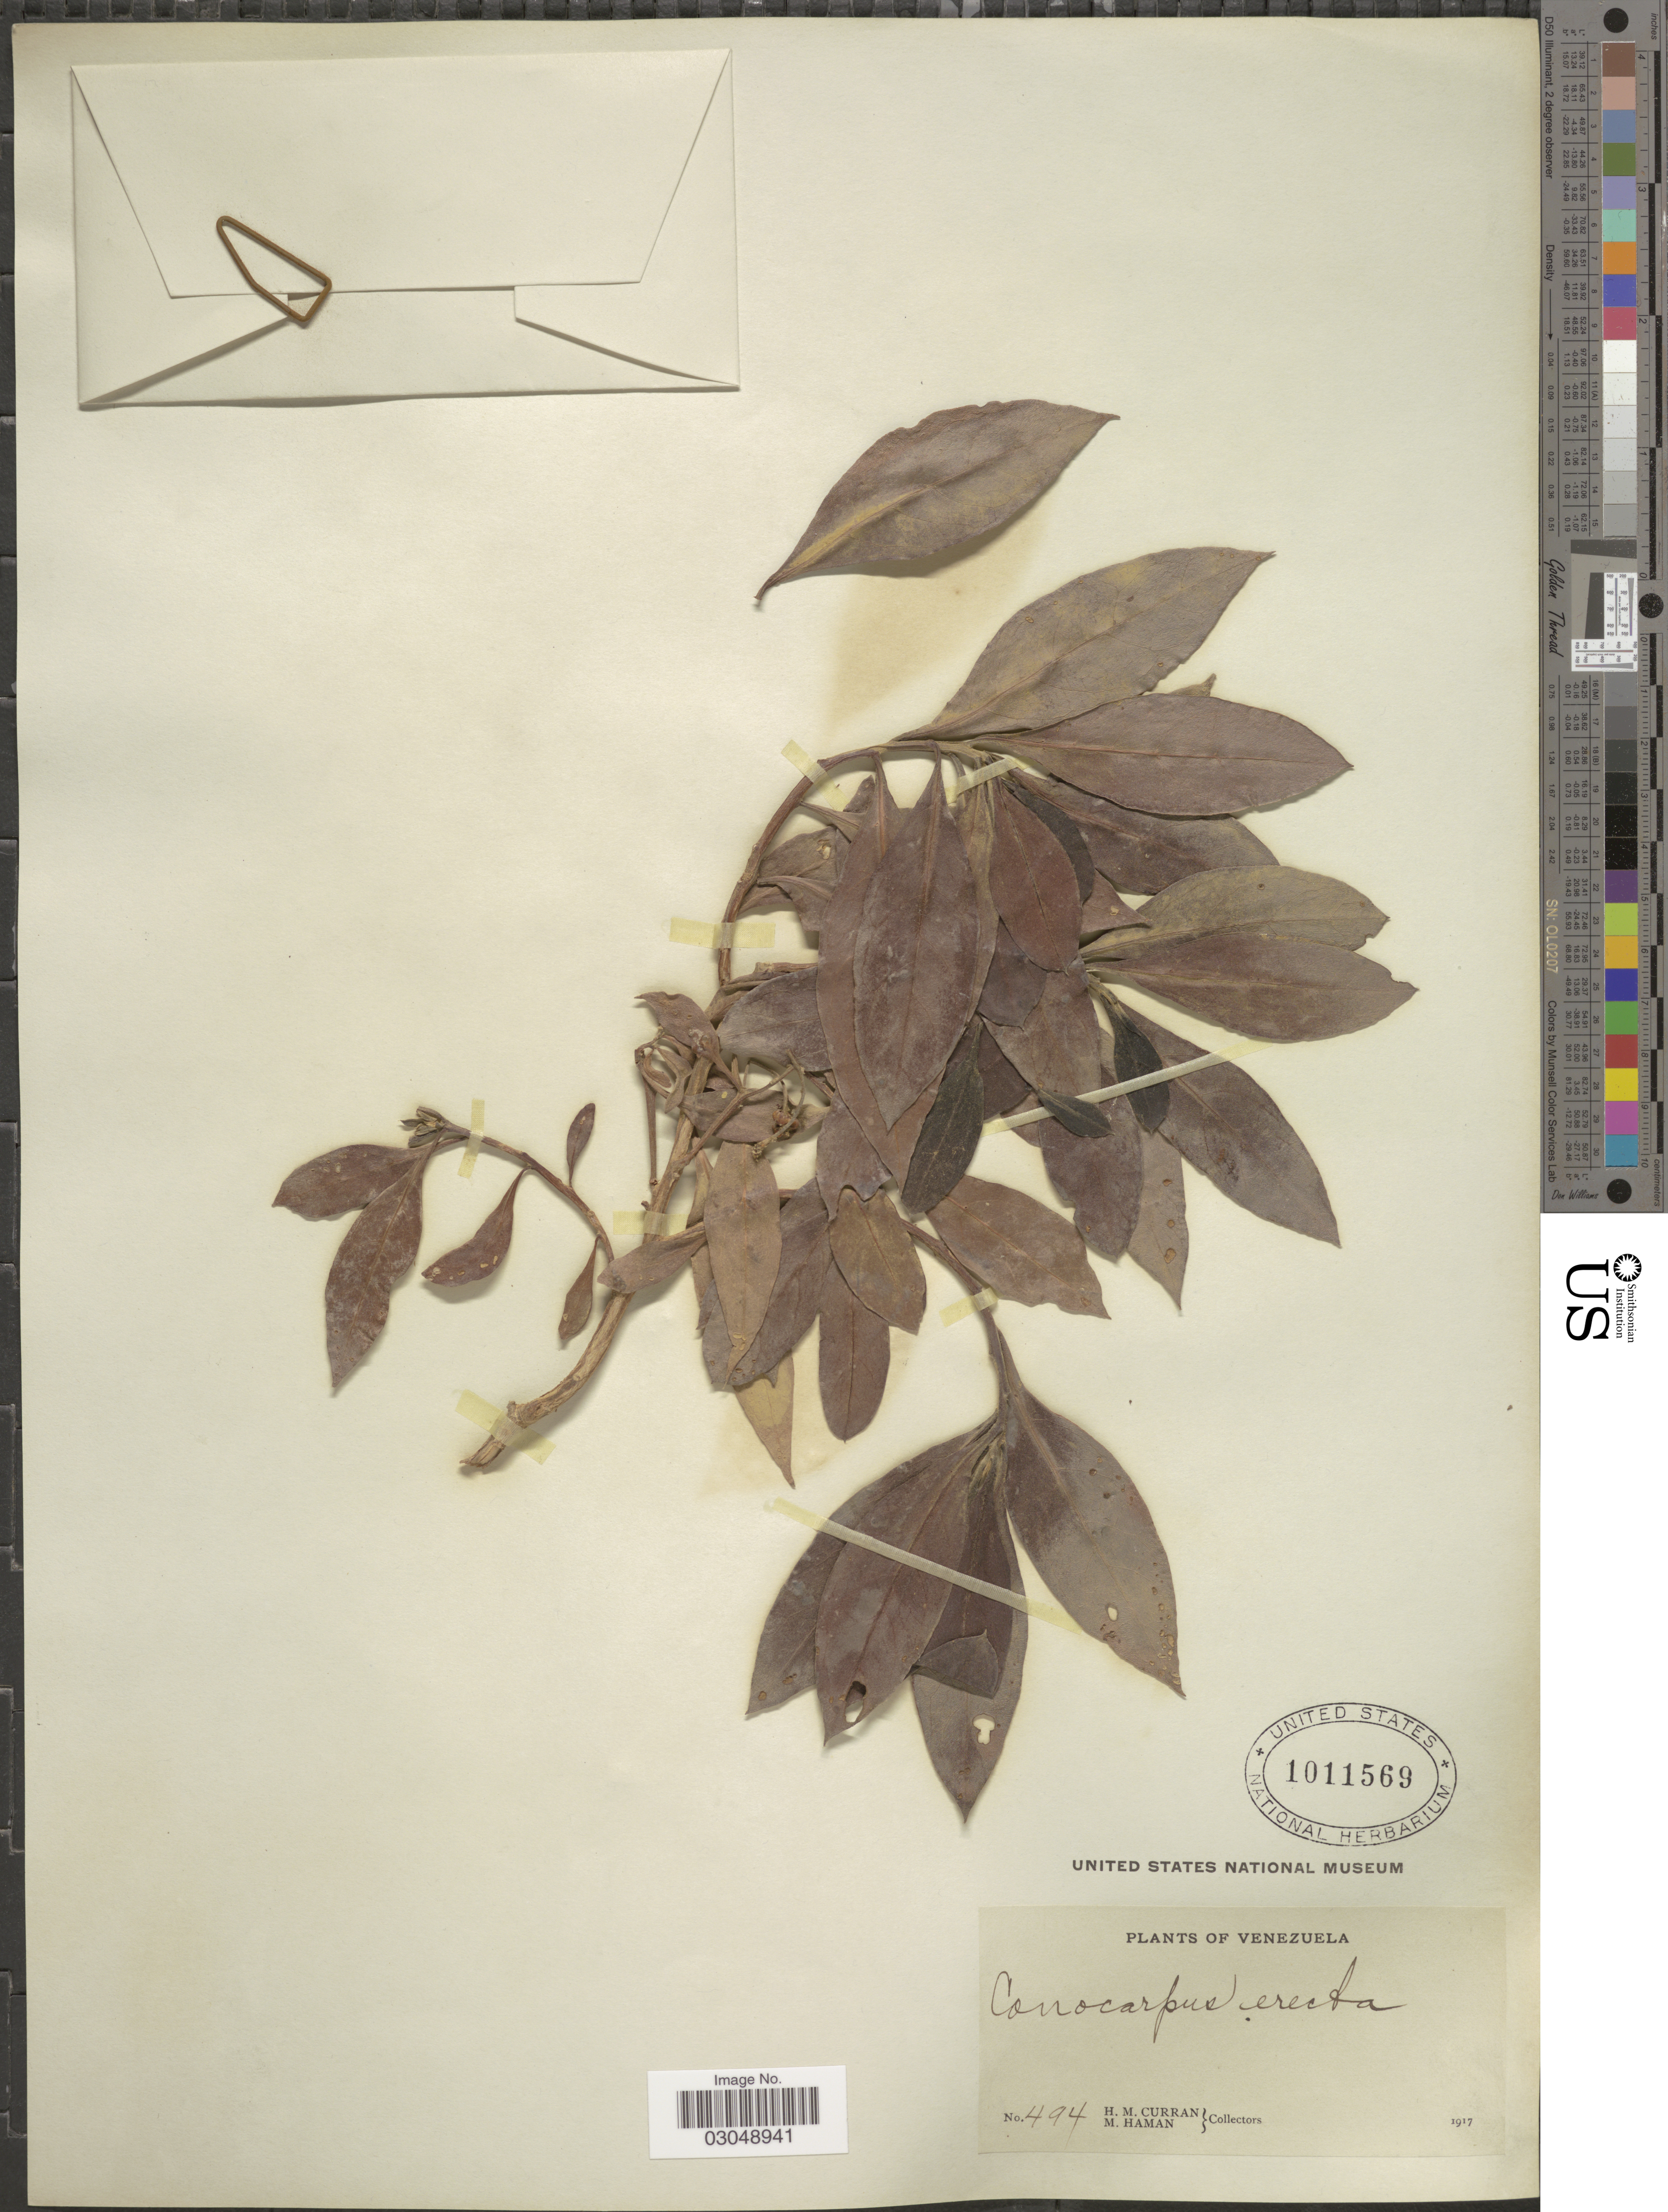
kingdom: Plantae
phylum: Tracheophyta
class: Magnoliopsida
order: Myrtales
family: Combretaceae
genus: Conocarpus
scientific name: Conocarpus erectus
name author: L.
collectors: H. M. Curran & M. Haman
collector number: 494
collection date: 1917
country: Venezuela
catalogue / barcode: US 1011569